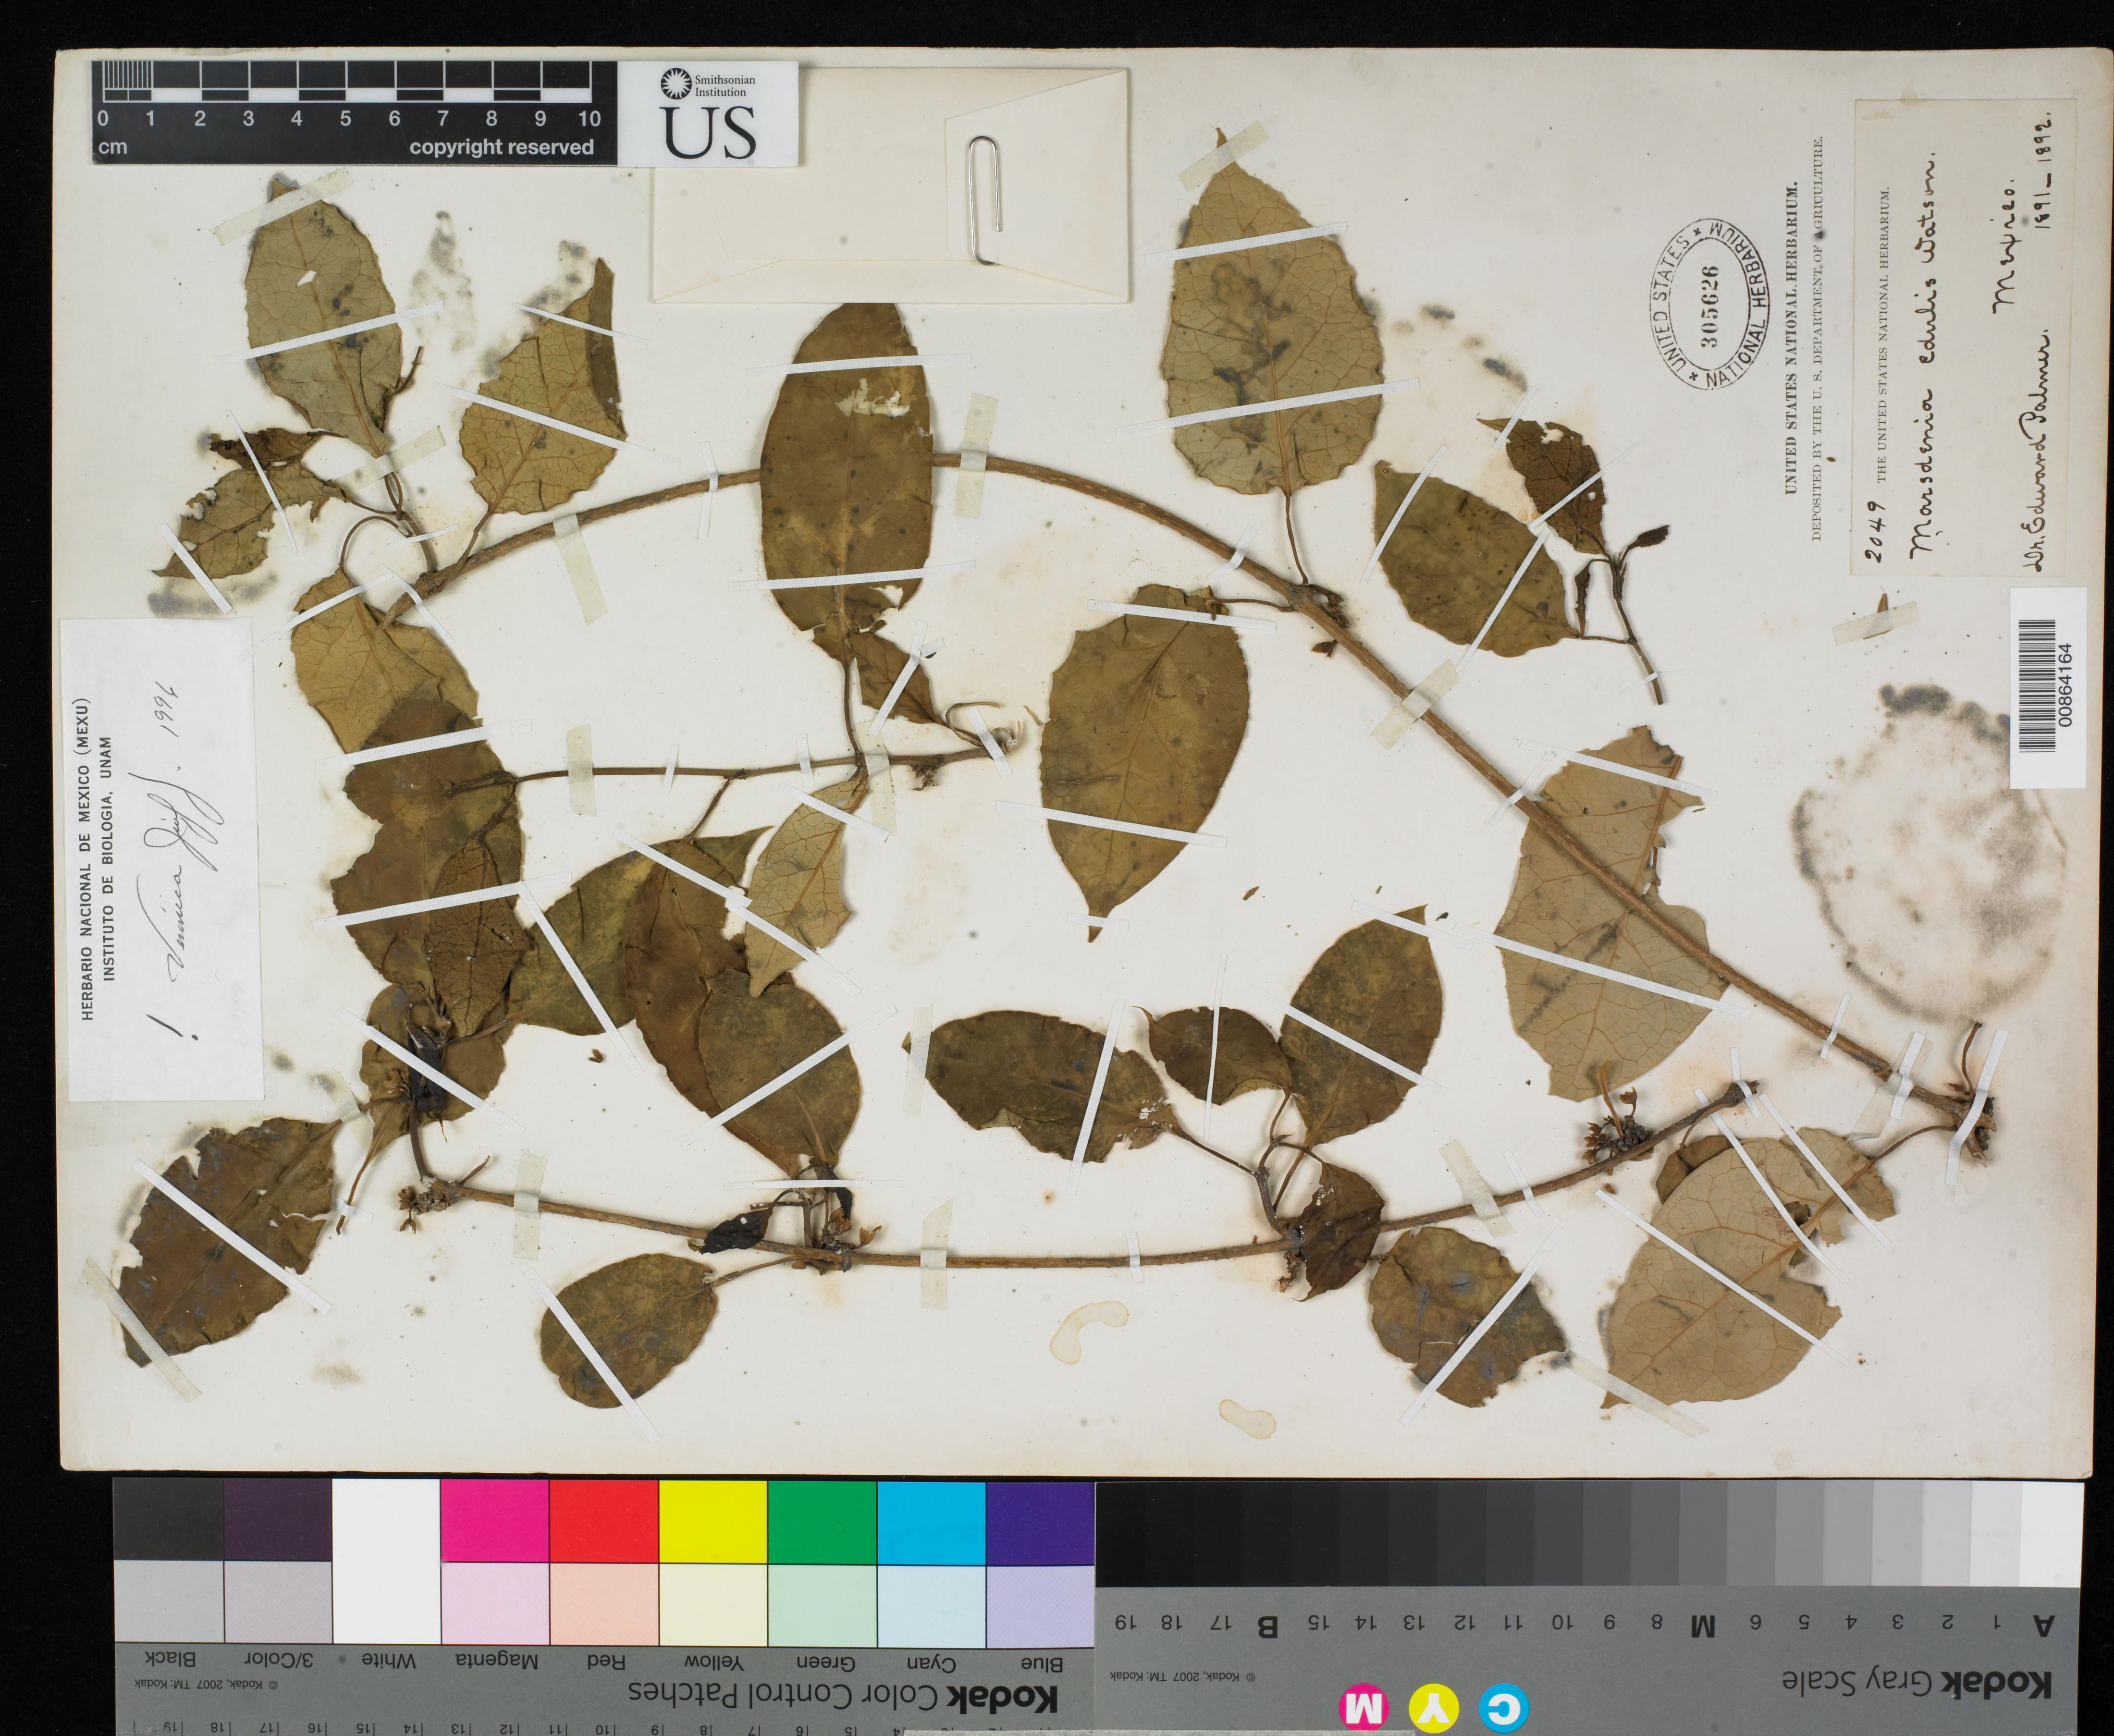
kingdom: Plantae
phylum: Tracheophyta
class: Magnoliopsida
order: Gentianales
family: Apocynaceae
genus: Marsdenia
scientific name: Marsdenia edulis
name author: S. Watson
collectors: E. Palmer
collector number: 2049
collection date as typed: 1891 to -- --- 1892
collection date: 1891/1892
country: Mexico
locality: Mexico.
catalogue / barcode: US 305626